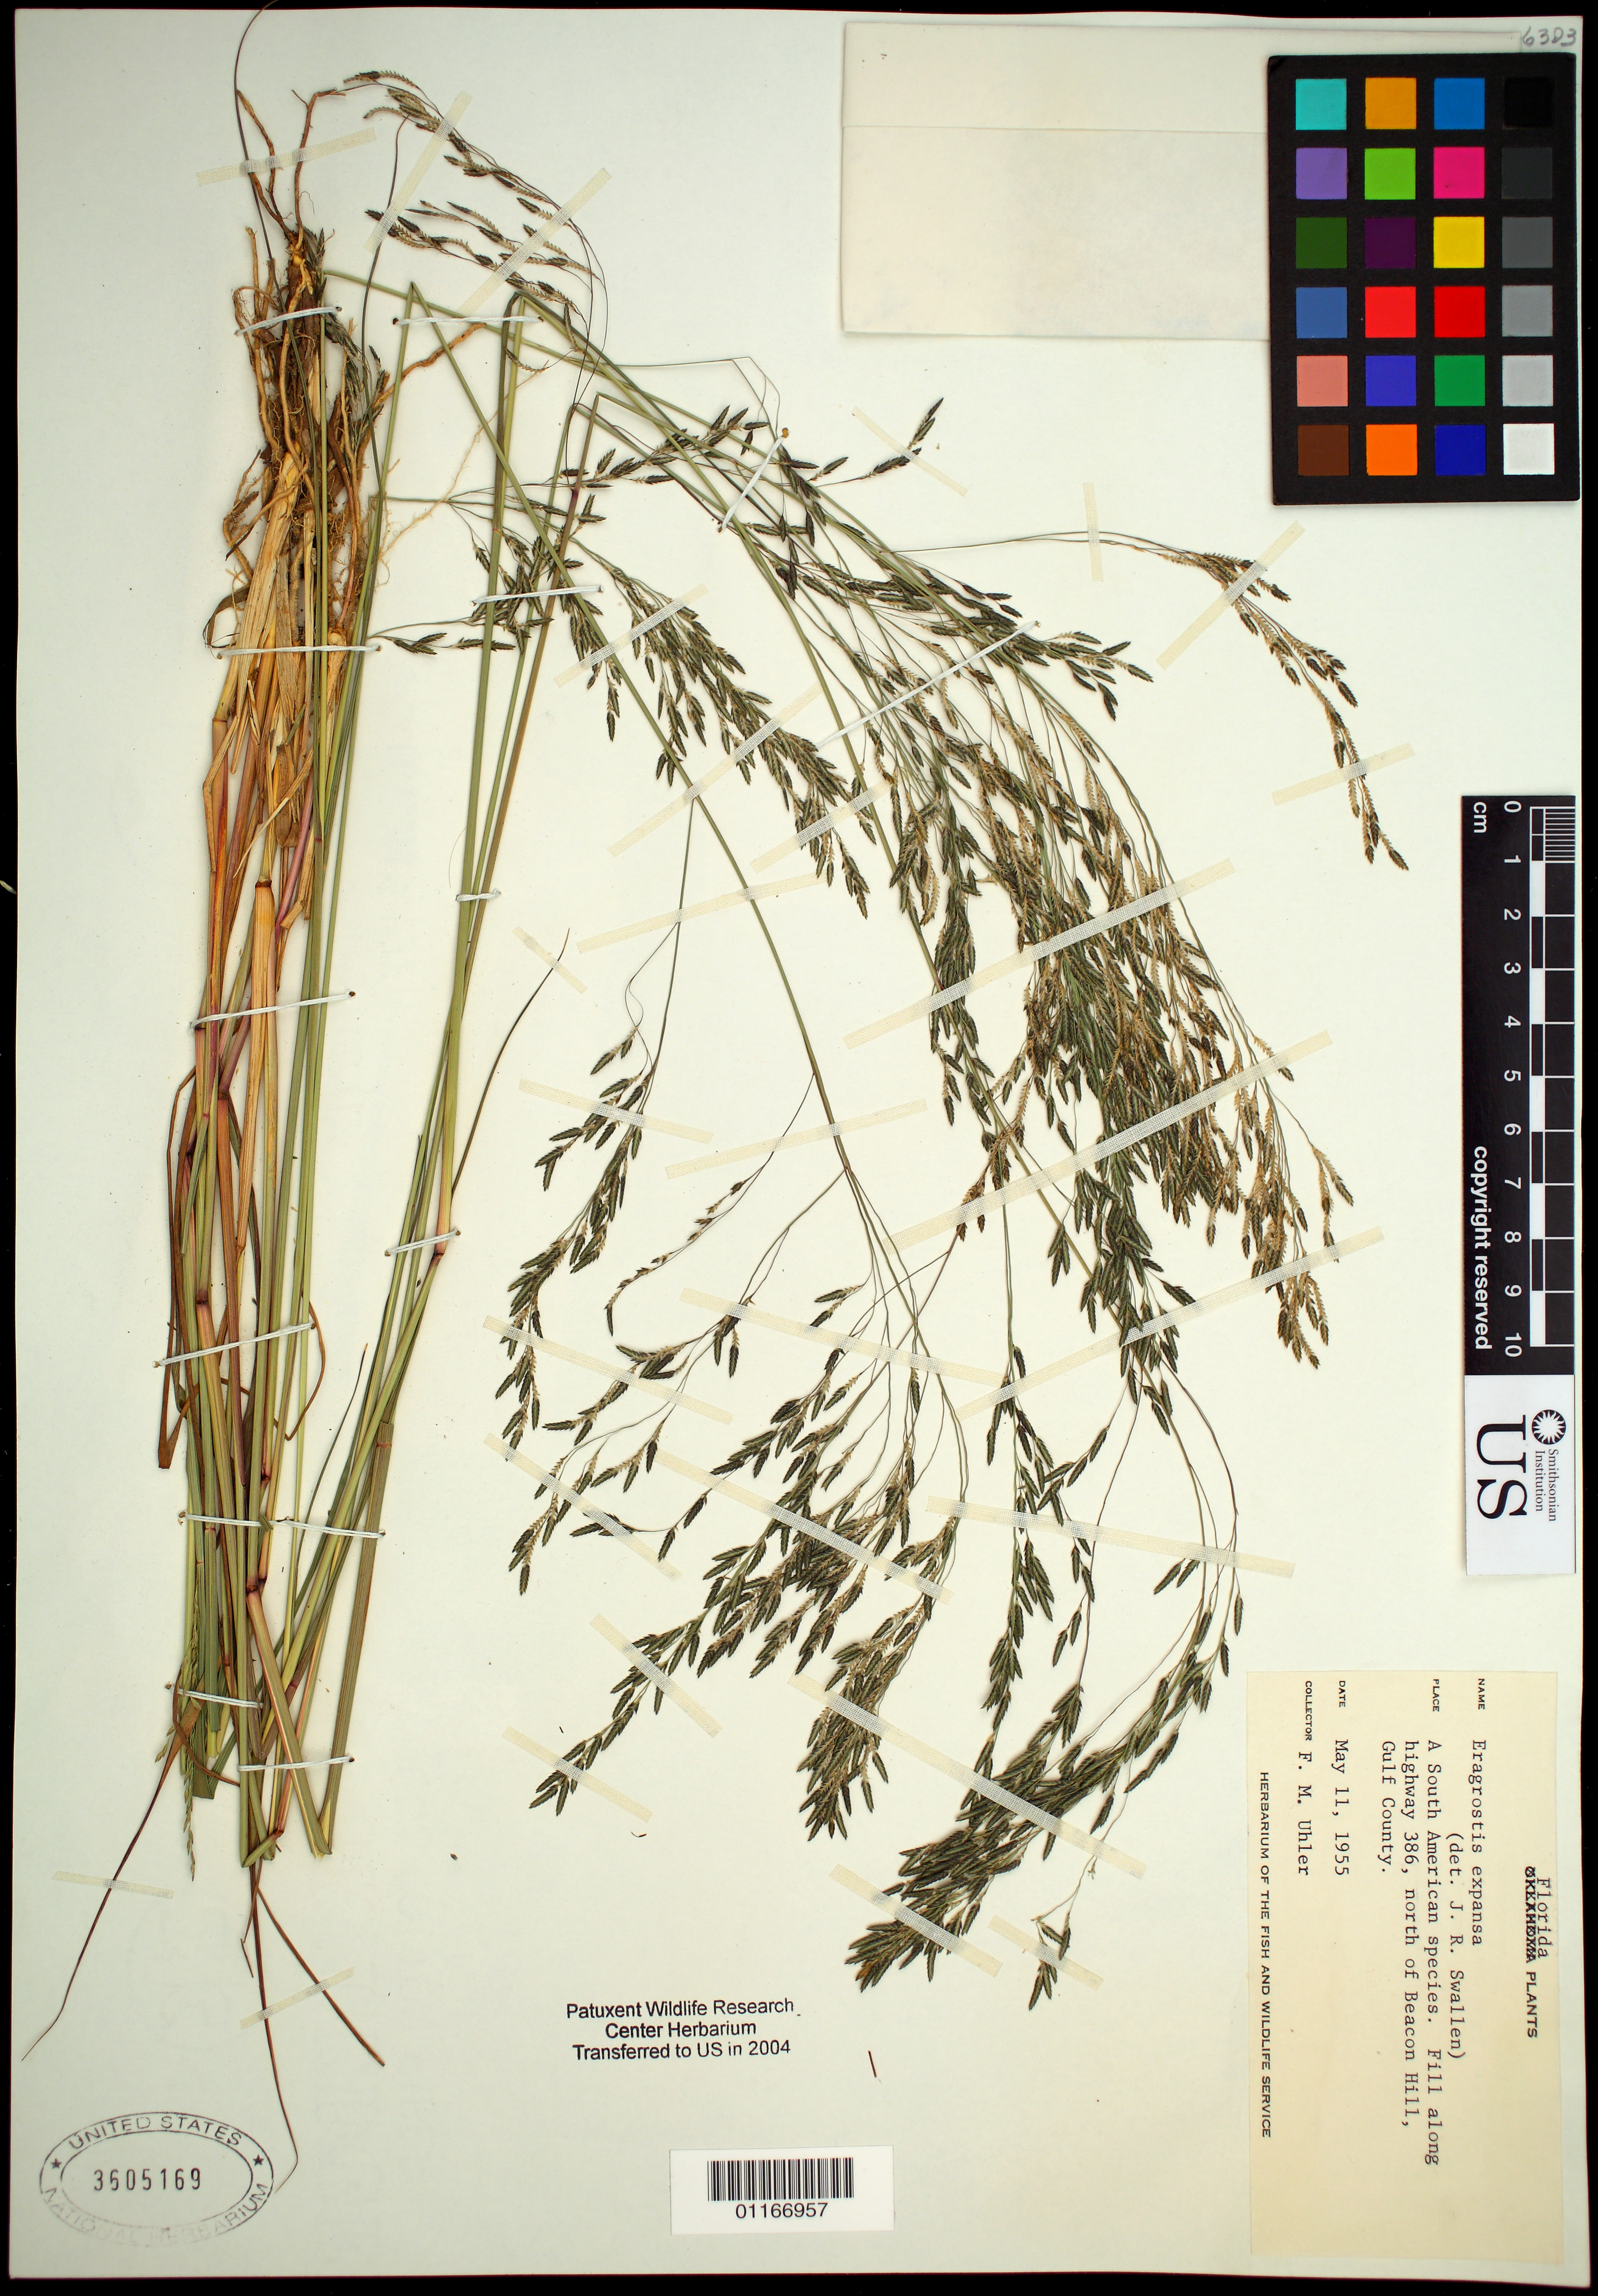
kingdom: Plantae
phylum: Tracheophyta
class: Liliopsida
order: Poales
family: Poaceae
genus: Eragrostis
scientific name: Eragrostis expansa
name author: Link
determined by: Swallen, Jason R.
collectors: F. M. Uhler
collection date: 1955-05-11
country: United States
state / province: Florida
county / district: Gulf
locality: Fill along Highway 386, North of Beacon Hill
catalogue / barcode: US 3505169